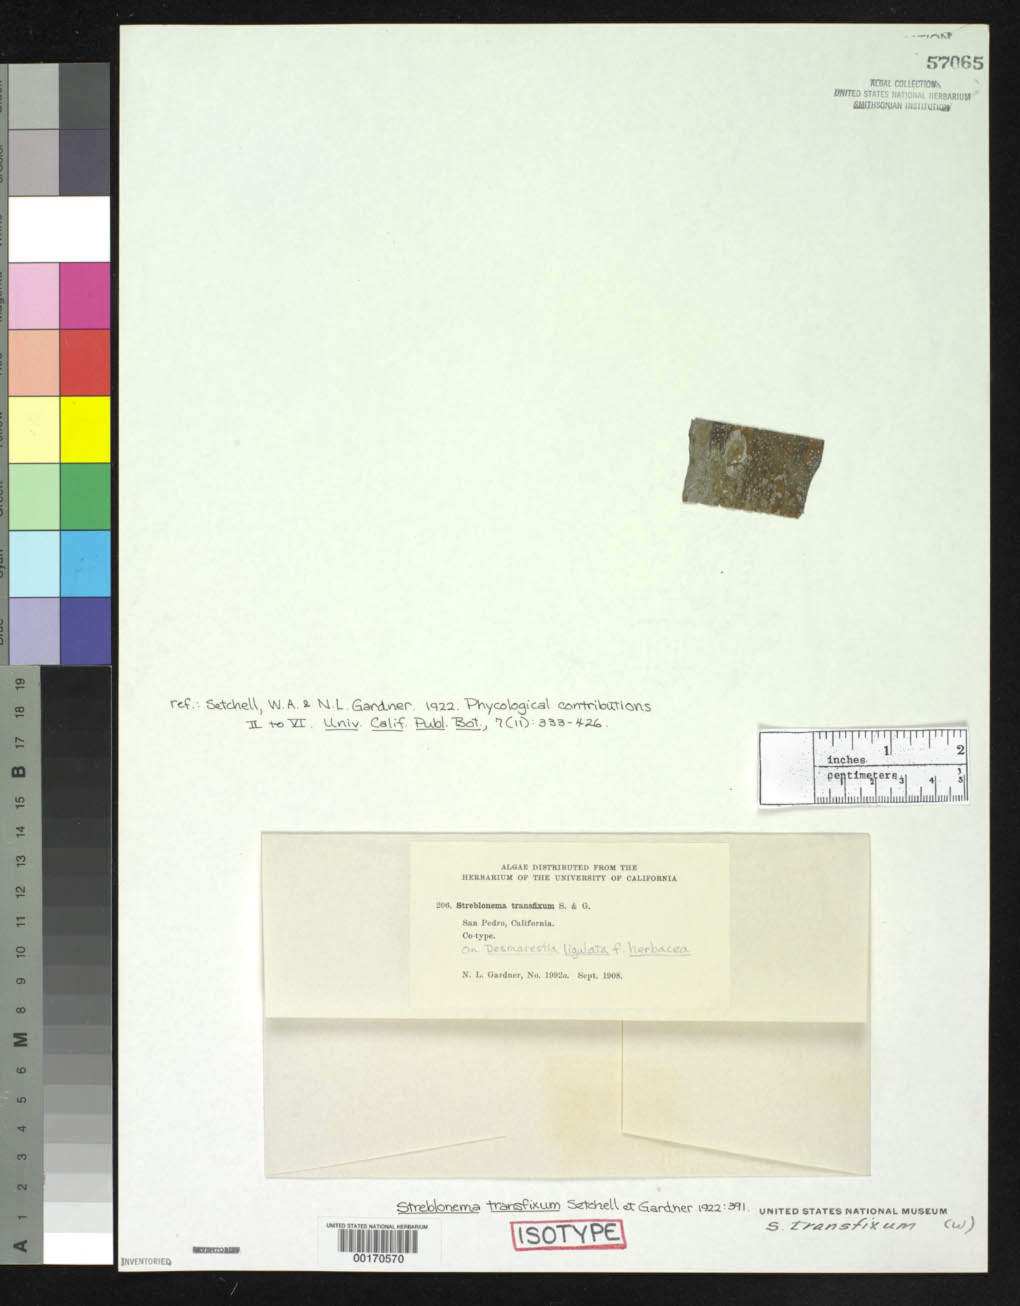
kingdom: Chromista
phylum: Ochrophyta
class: Phaeophyceae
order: Ectocarpales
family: Chordariaceae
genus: Streblonema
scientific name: Streblonema transfixum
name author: Setch. & N.L. Gardner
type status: Isotype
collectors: N. Gardner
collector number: NLG 1992A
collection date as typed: Sep 1908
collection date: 1908-09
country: United States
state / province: California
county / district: Los Angeles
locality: San Pedro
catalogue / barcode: US 57065